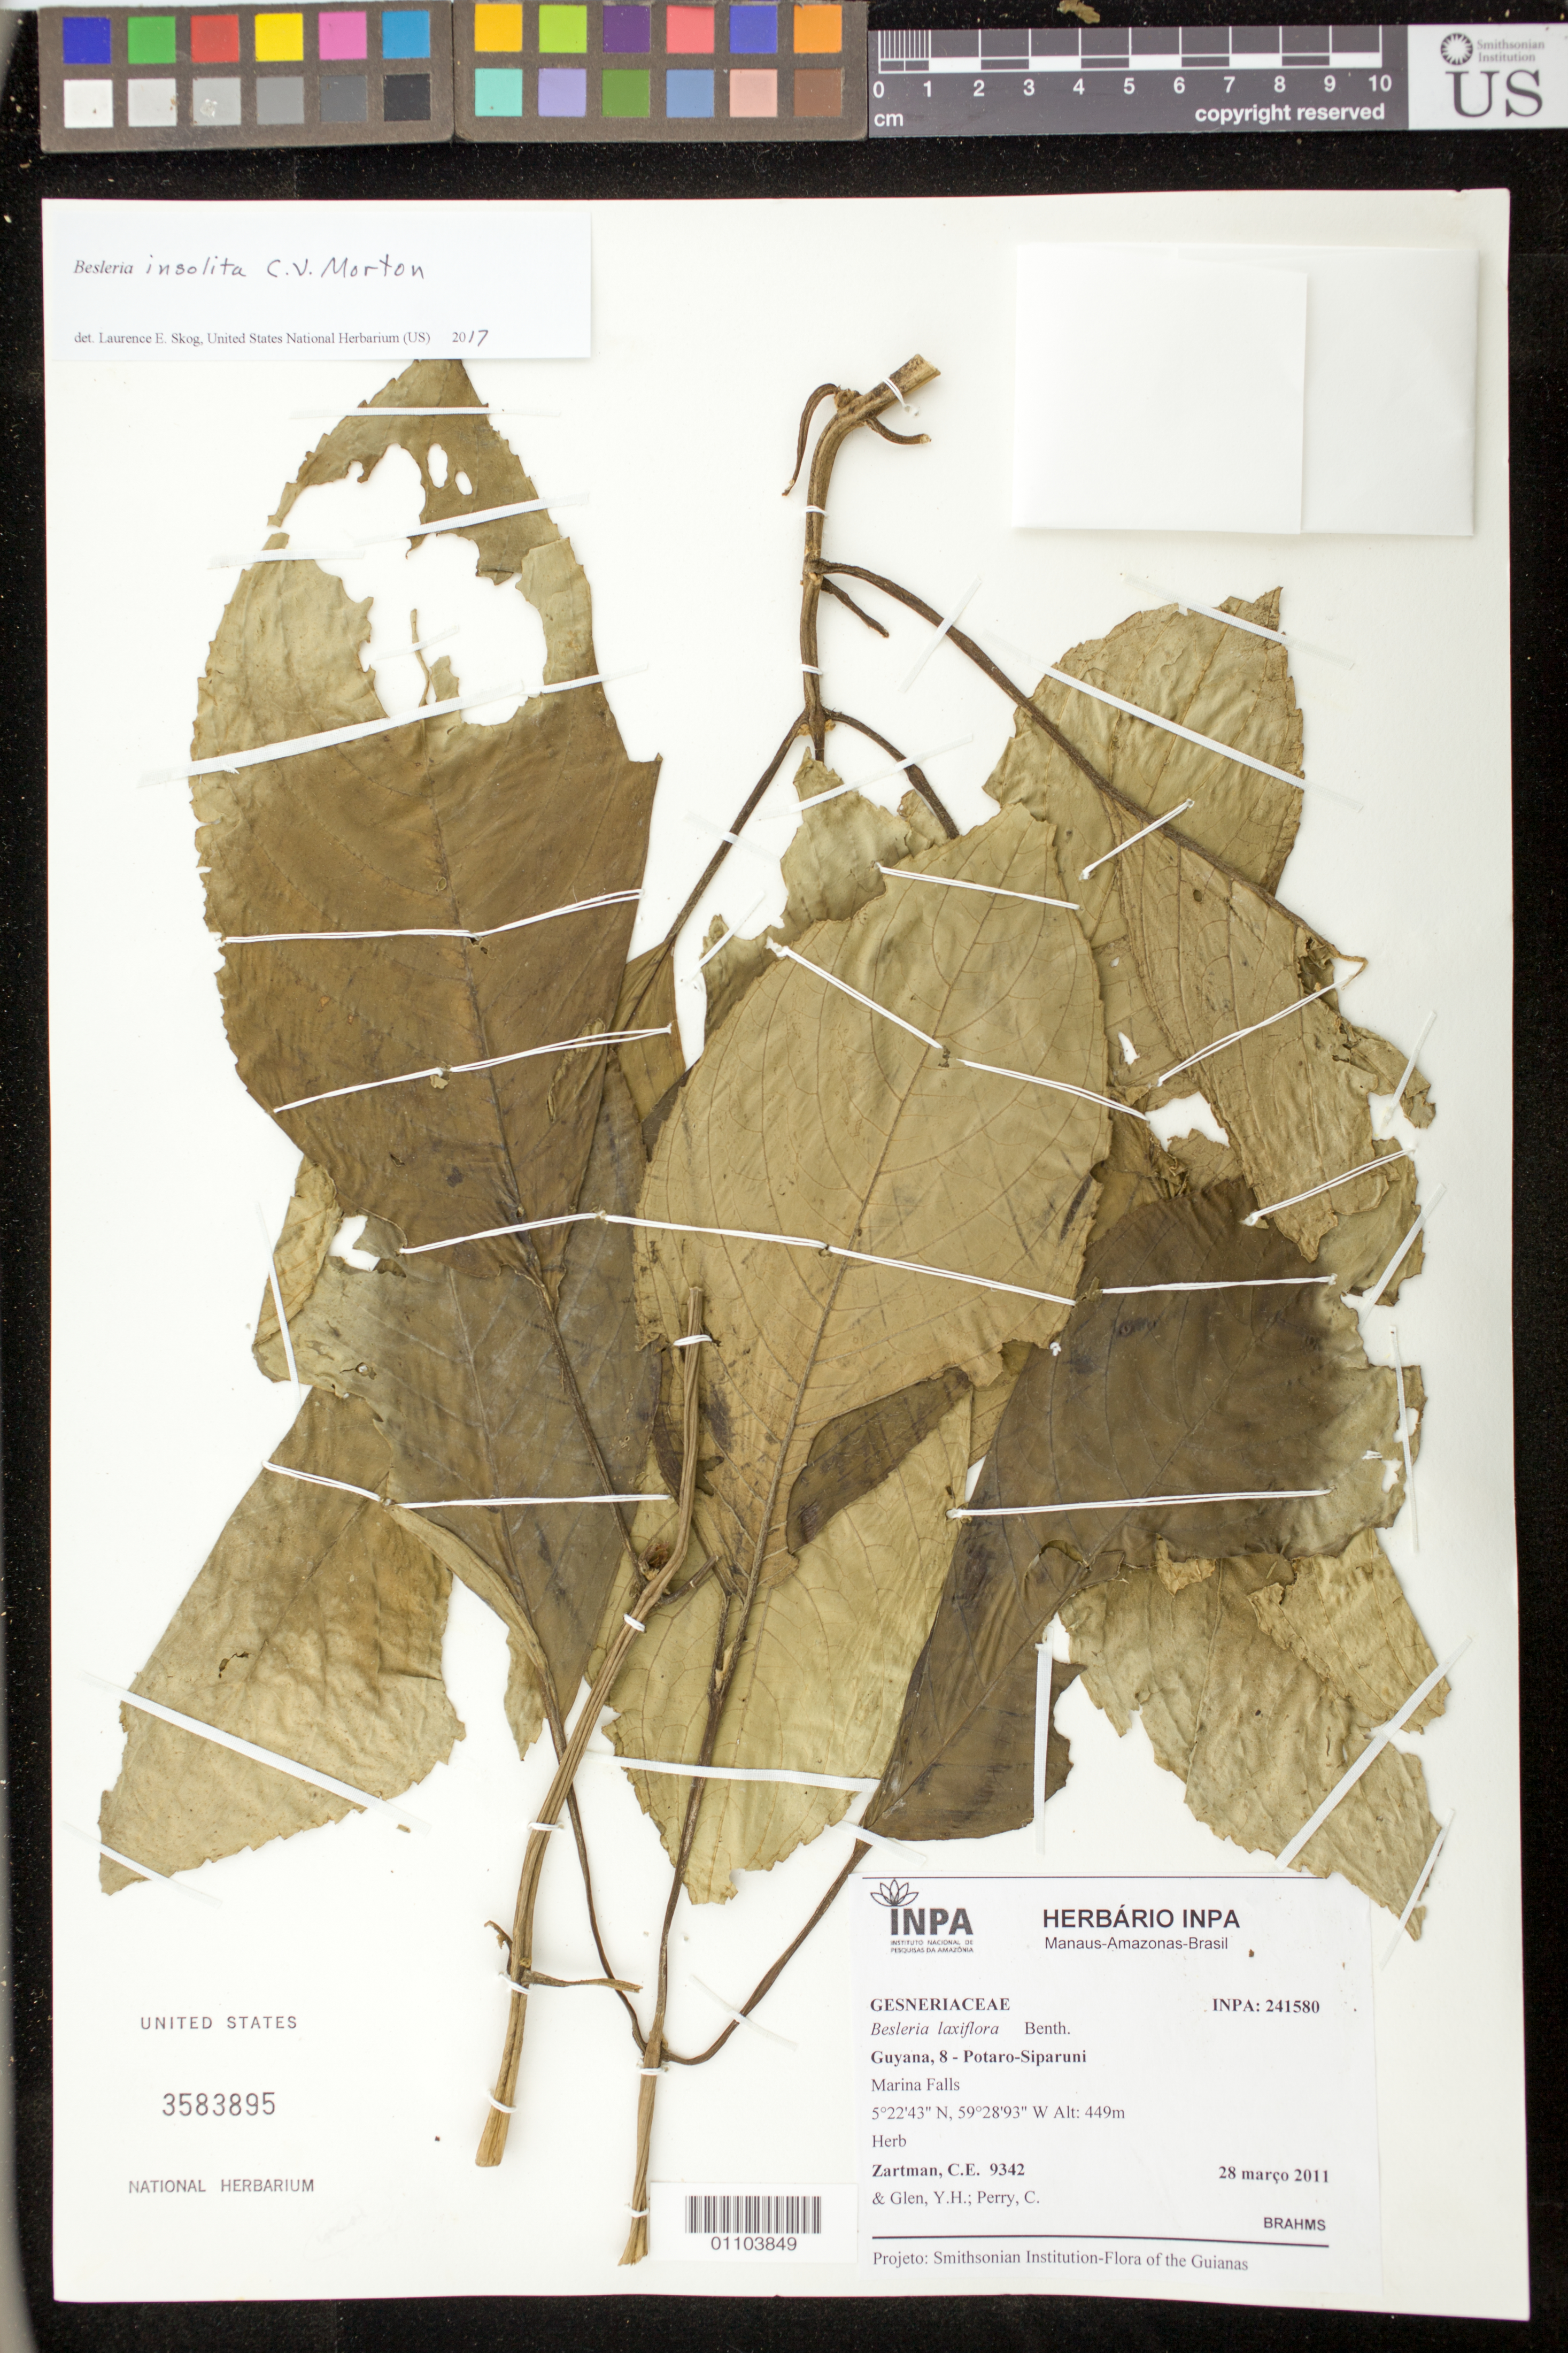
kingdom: Plantae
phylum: Tracheophyta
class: Magnoliopsida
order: Lamiales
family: Gesneriaceae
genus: Besleria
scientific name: Besleria insolita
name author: C.V. Morton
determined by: Skog, Laurence E.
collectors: C. Zartman, G. Glen & C. Perry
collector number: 9342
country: Guyana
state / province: Potaro-Siparuni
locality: Marina Falls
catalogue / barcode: US 3583895